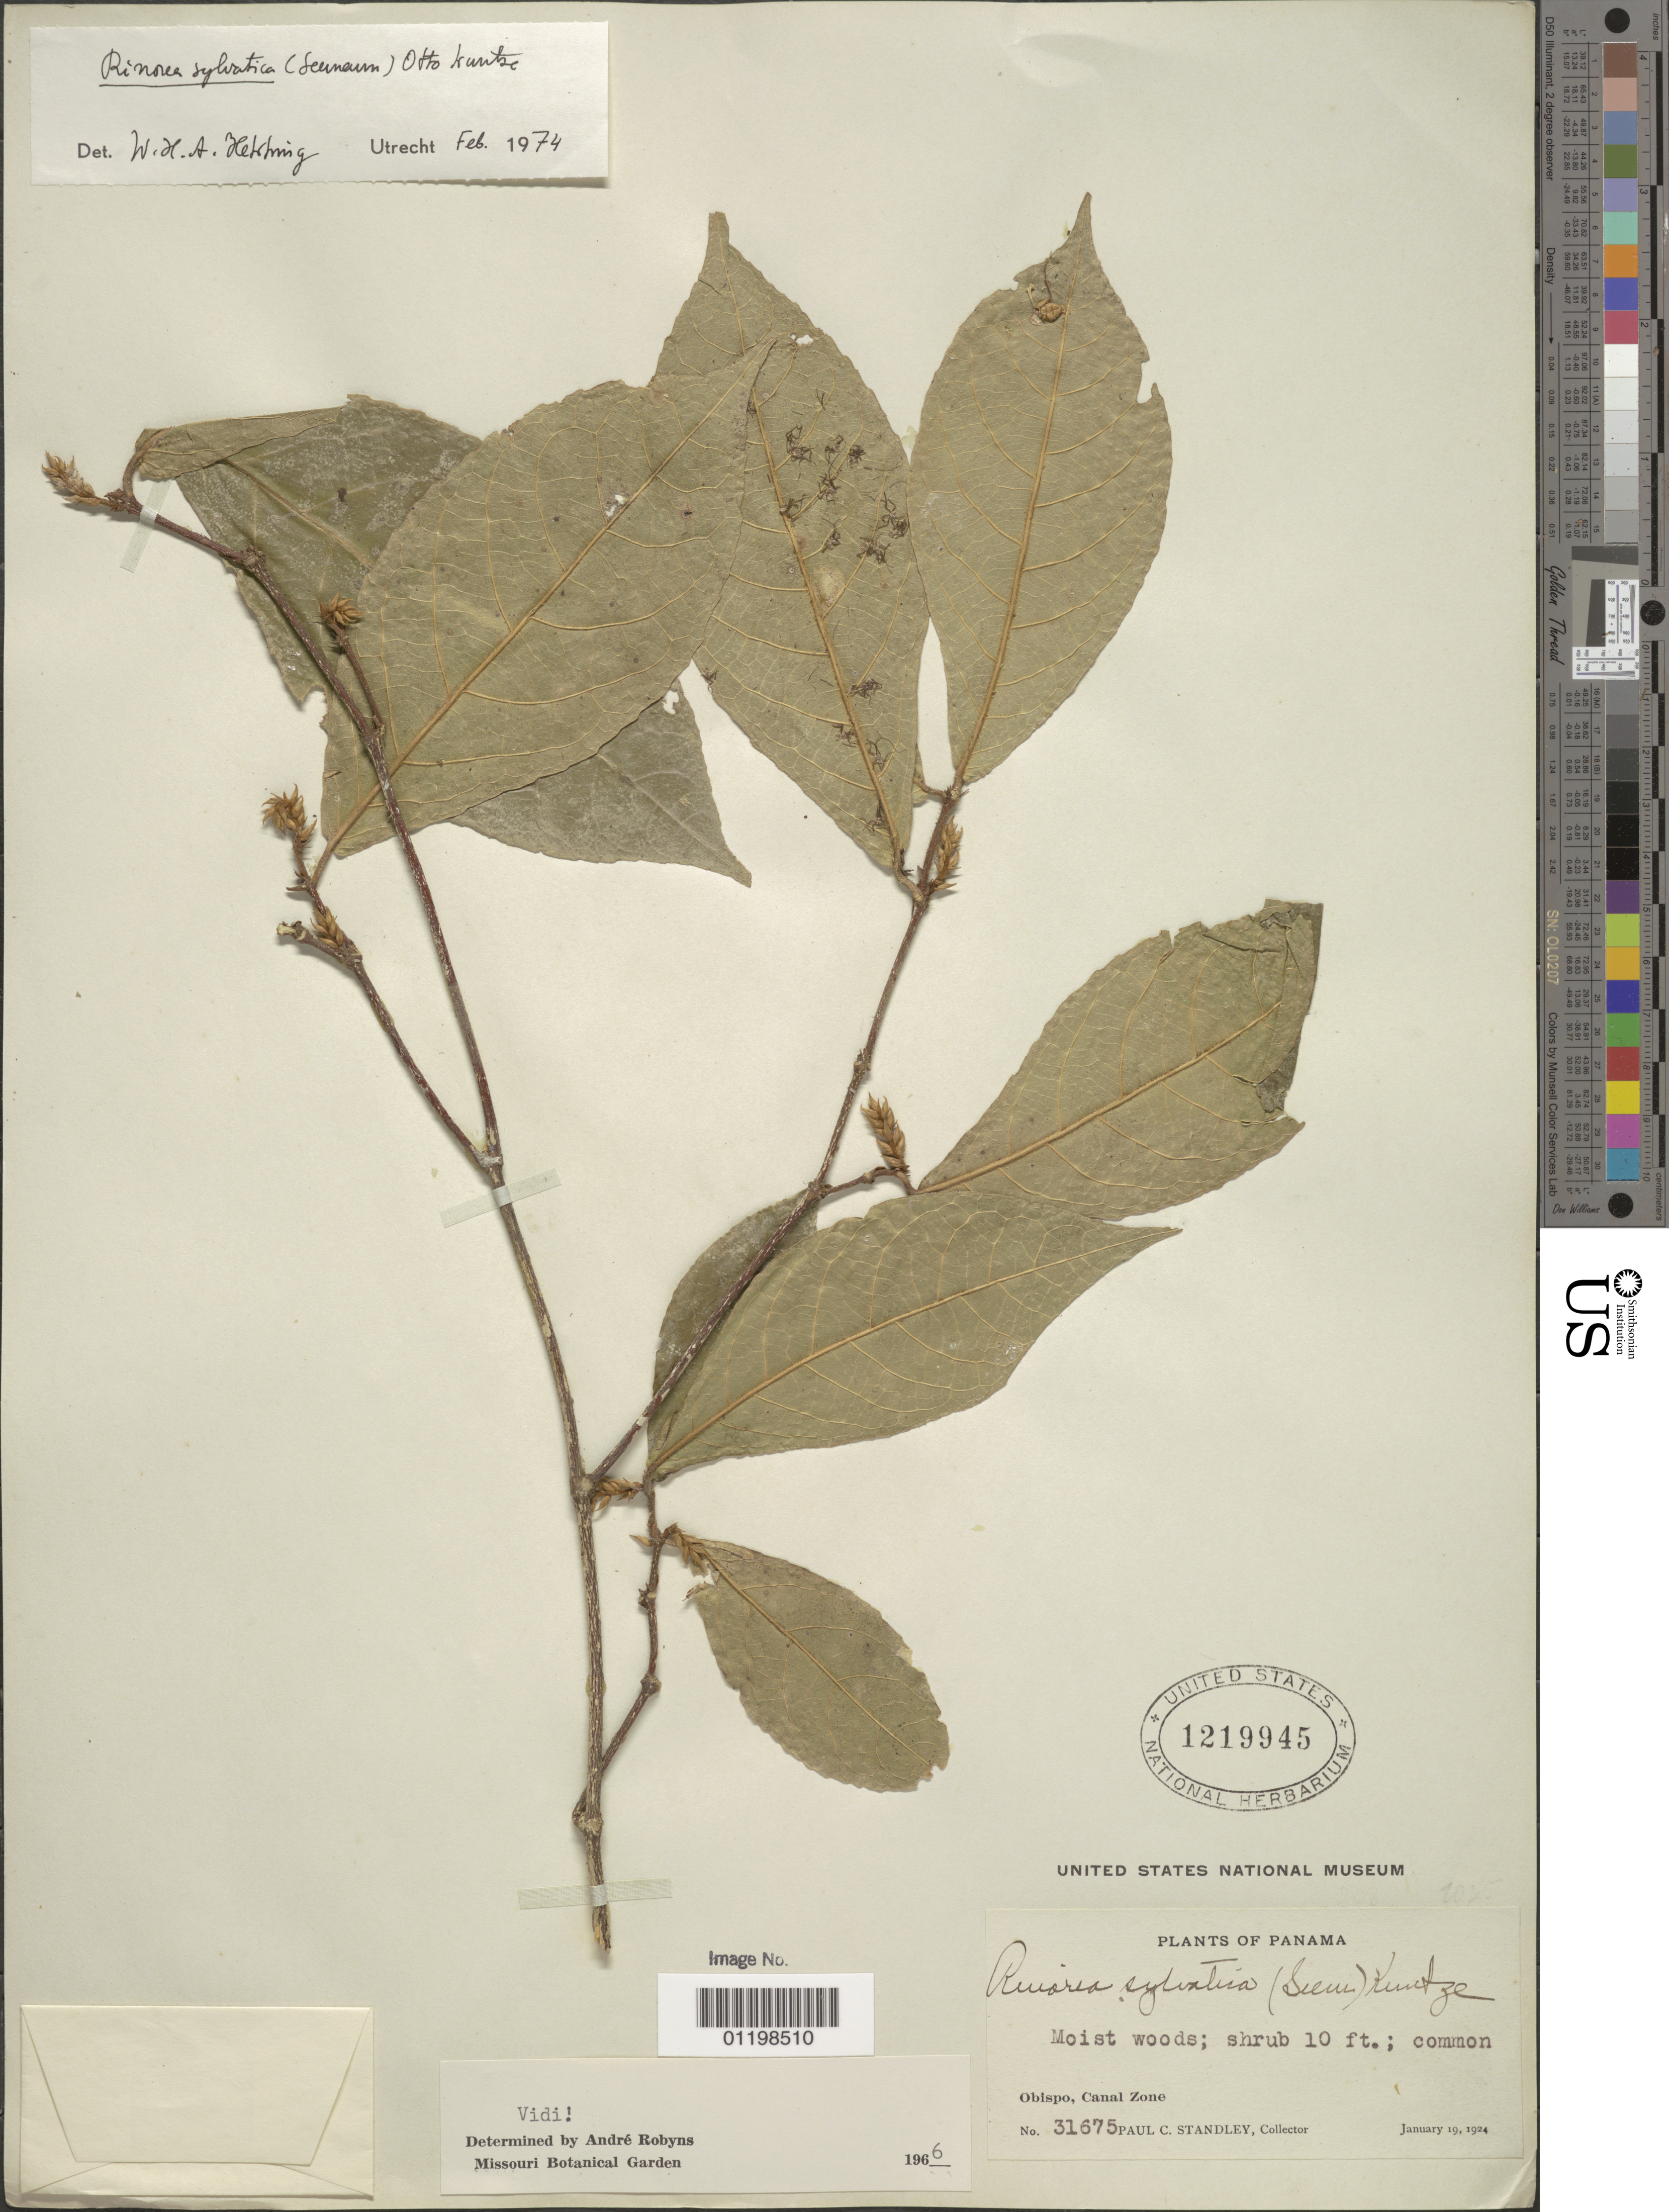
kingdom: Plantae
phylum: Tracheophyta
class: Magnoliopsida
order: Malpighiales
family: Violaceae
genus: Rinorea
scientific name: Rinorea sylvatica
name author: (Seem.) Kuntze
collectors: P. C. Standley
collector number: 31675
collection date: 1924-01-19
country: Panama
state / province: Colón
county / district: Canal Zone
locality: Obispo.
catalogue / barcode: US 1219945